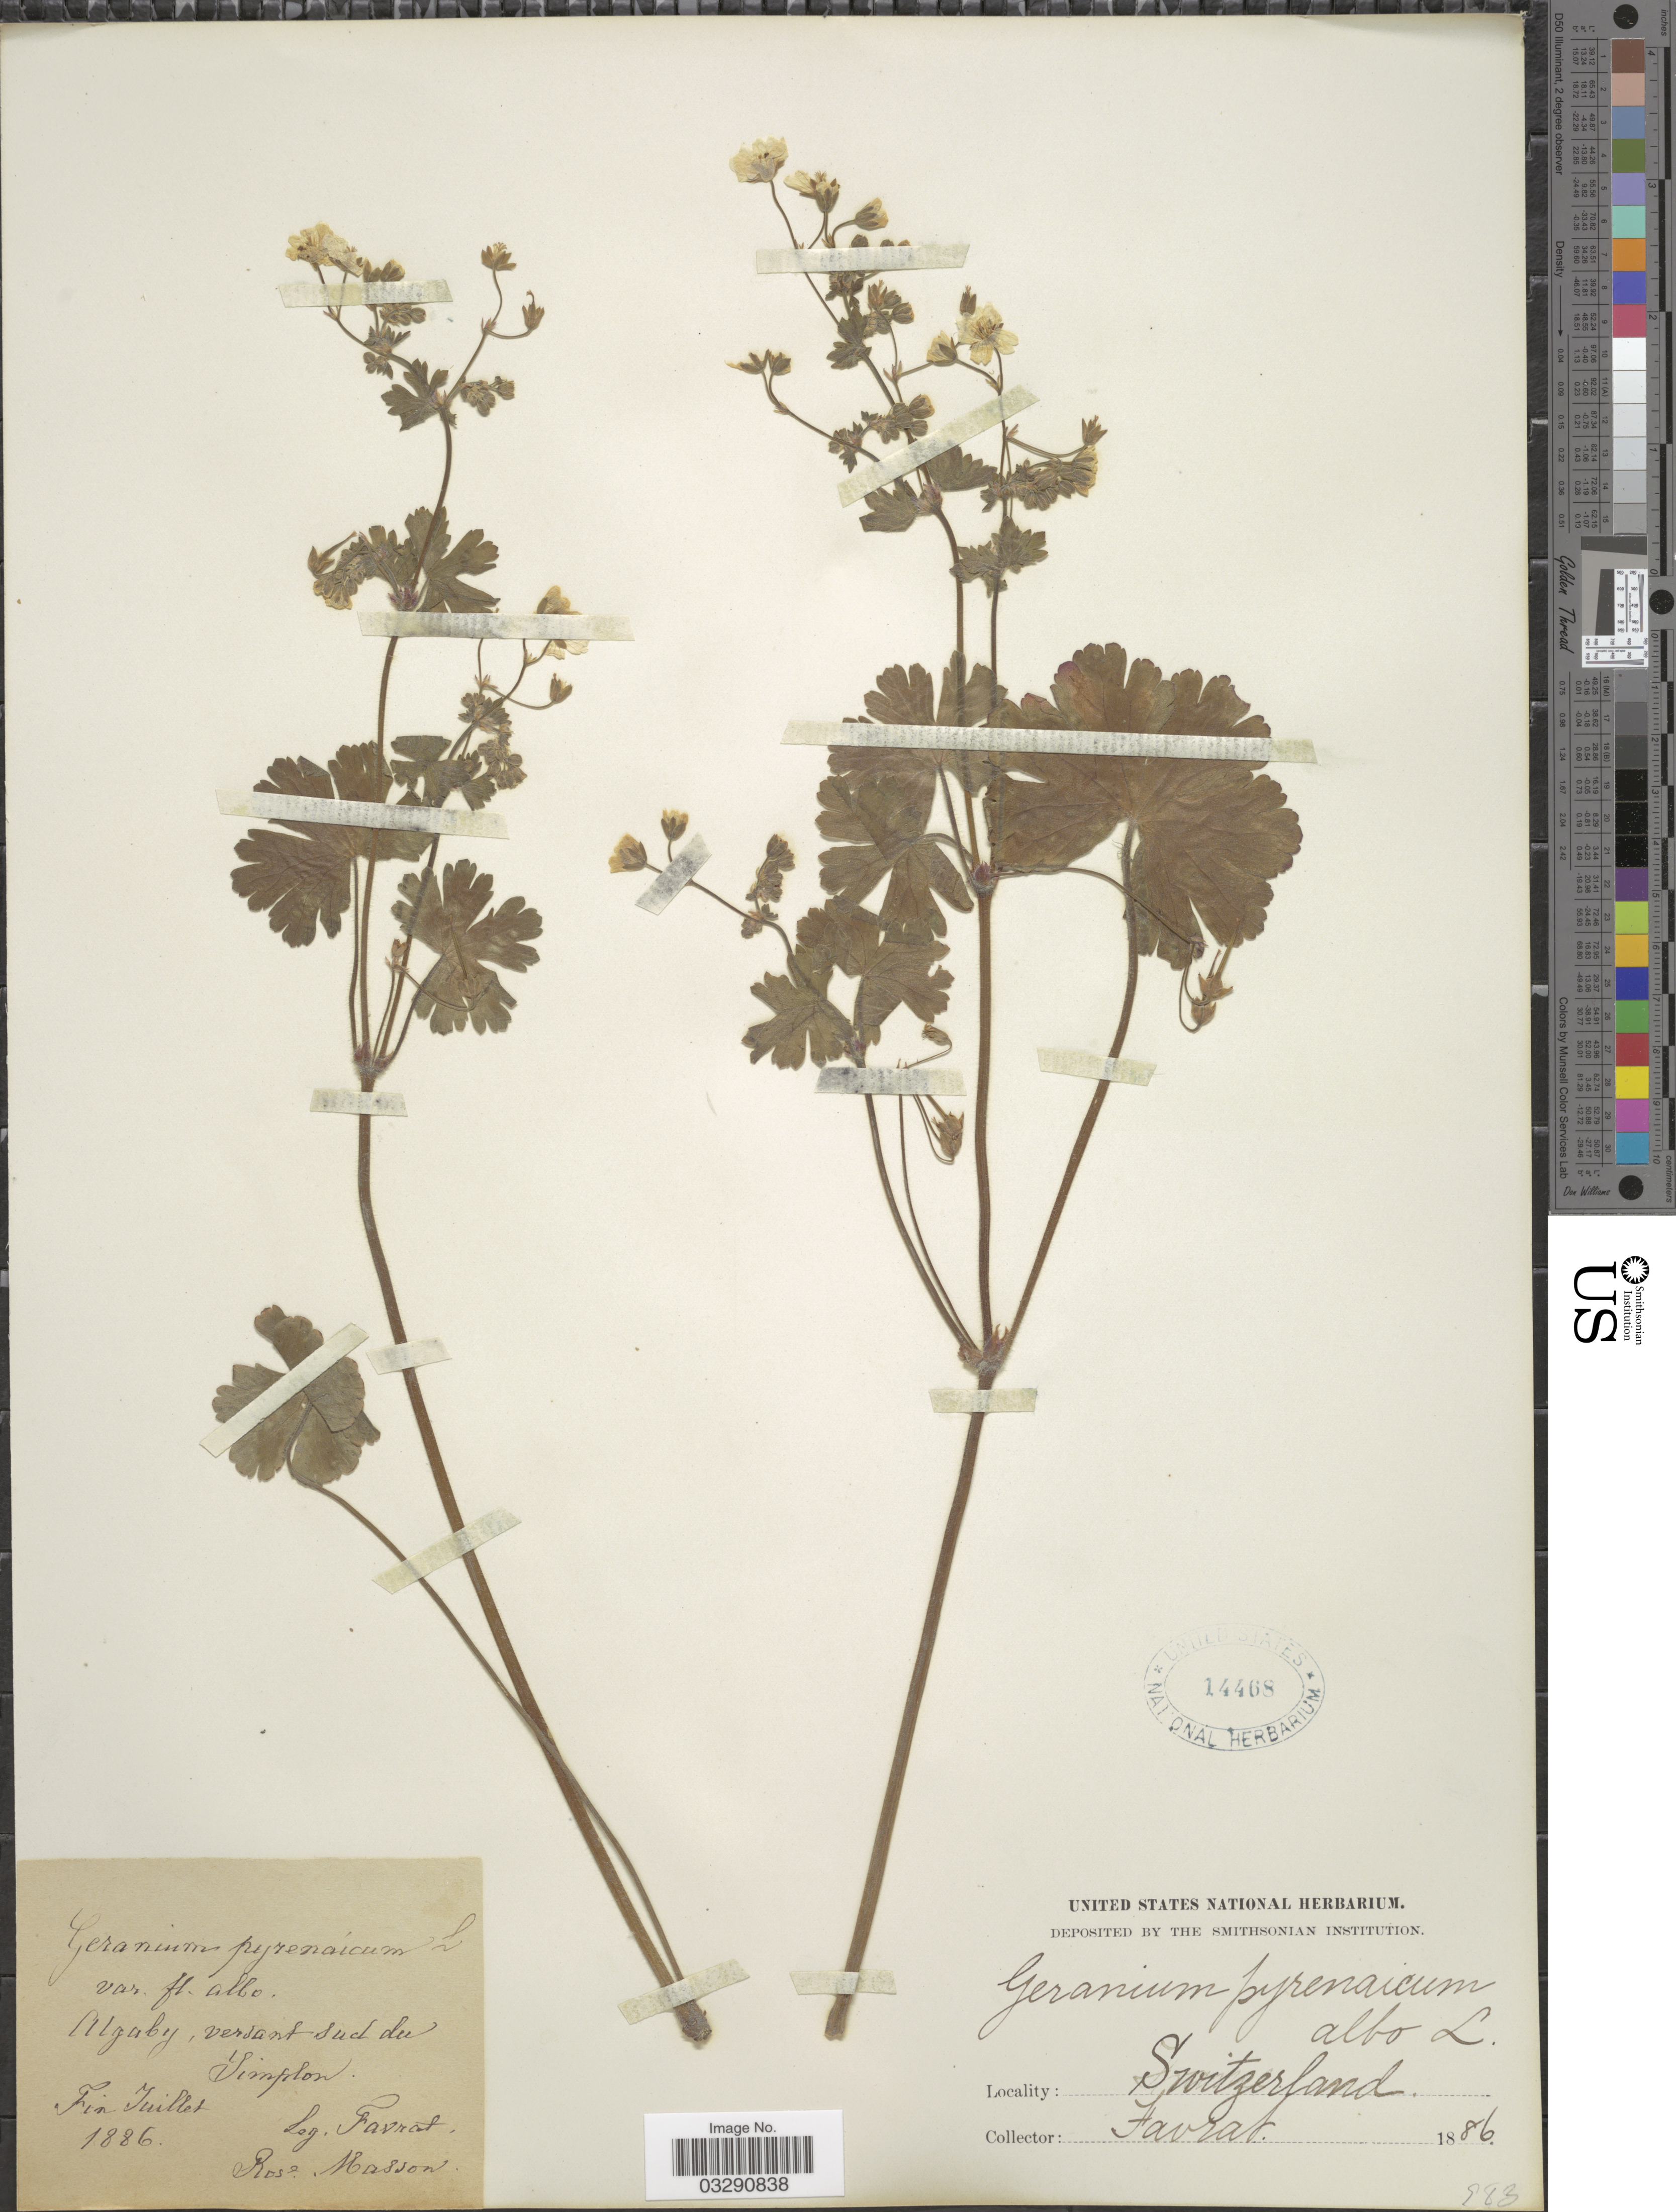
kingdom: Plantae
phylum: Tracheophyta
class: Magnoliopsida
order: Geraniales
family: Geraniaceae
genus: Geranium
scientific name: Geranium pyrenaicum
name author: Burm. f.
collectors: L. Favrat & R. Masson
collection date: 1886-07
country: Switzerland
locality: Algaby, versant sud du Simpson.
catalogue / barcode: US 14468